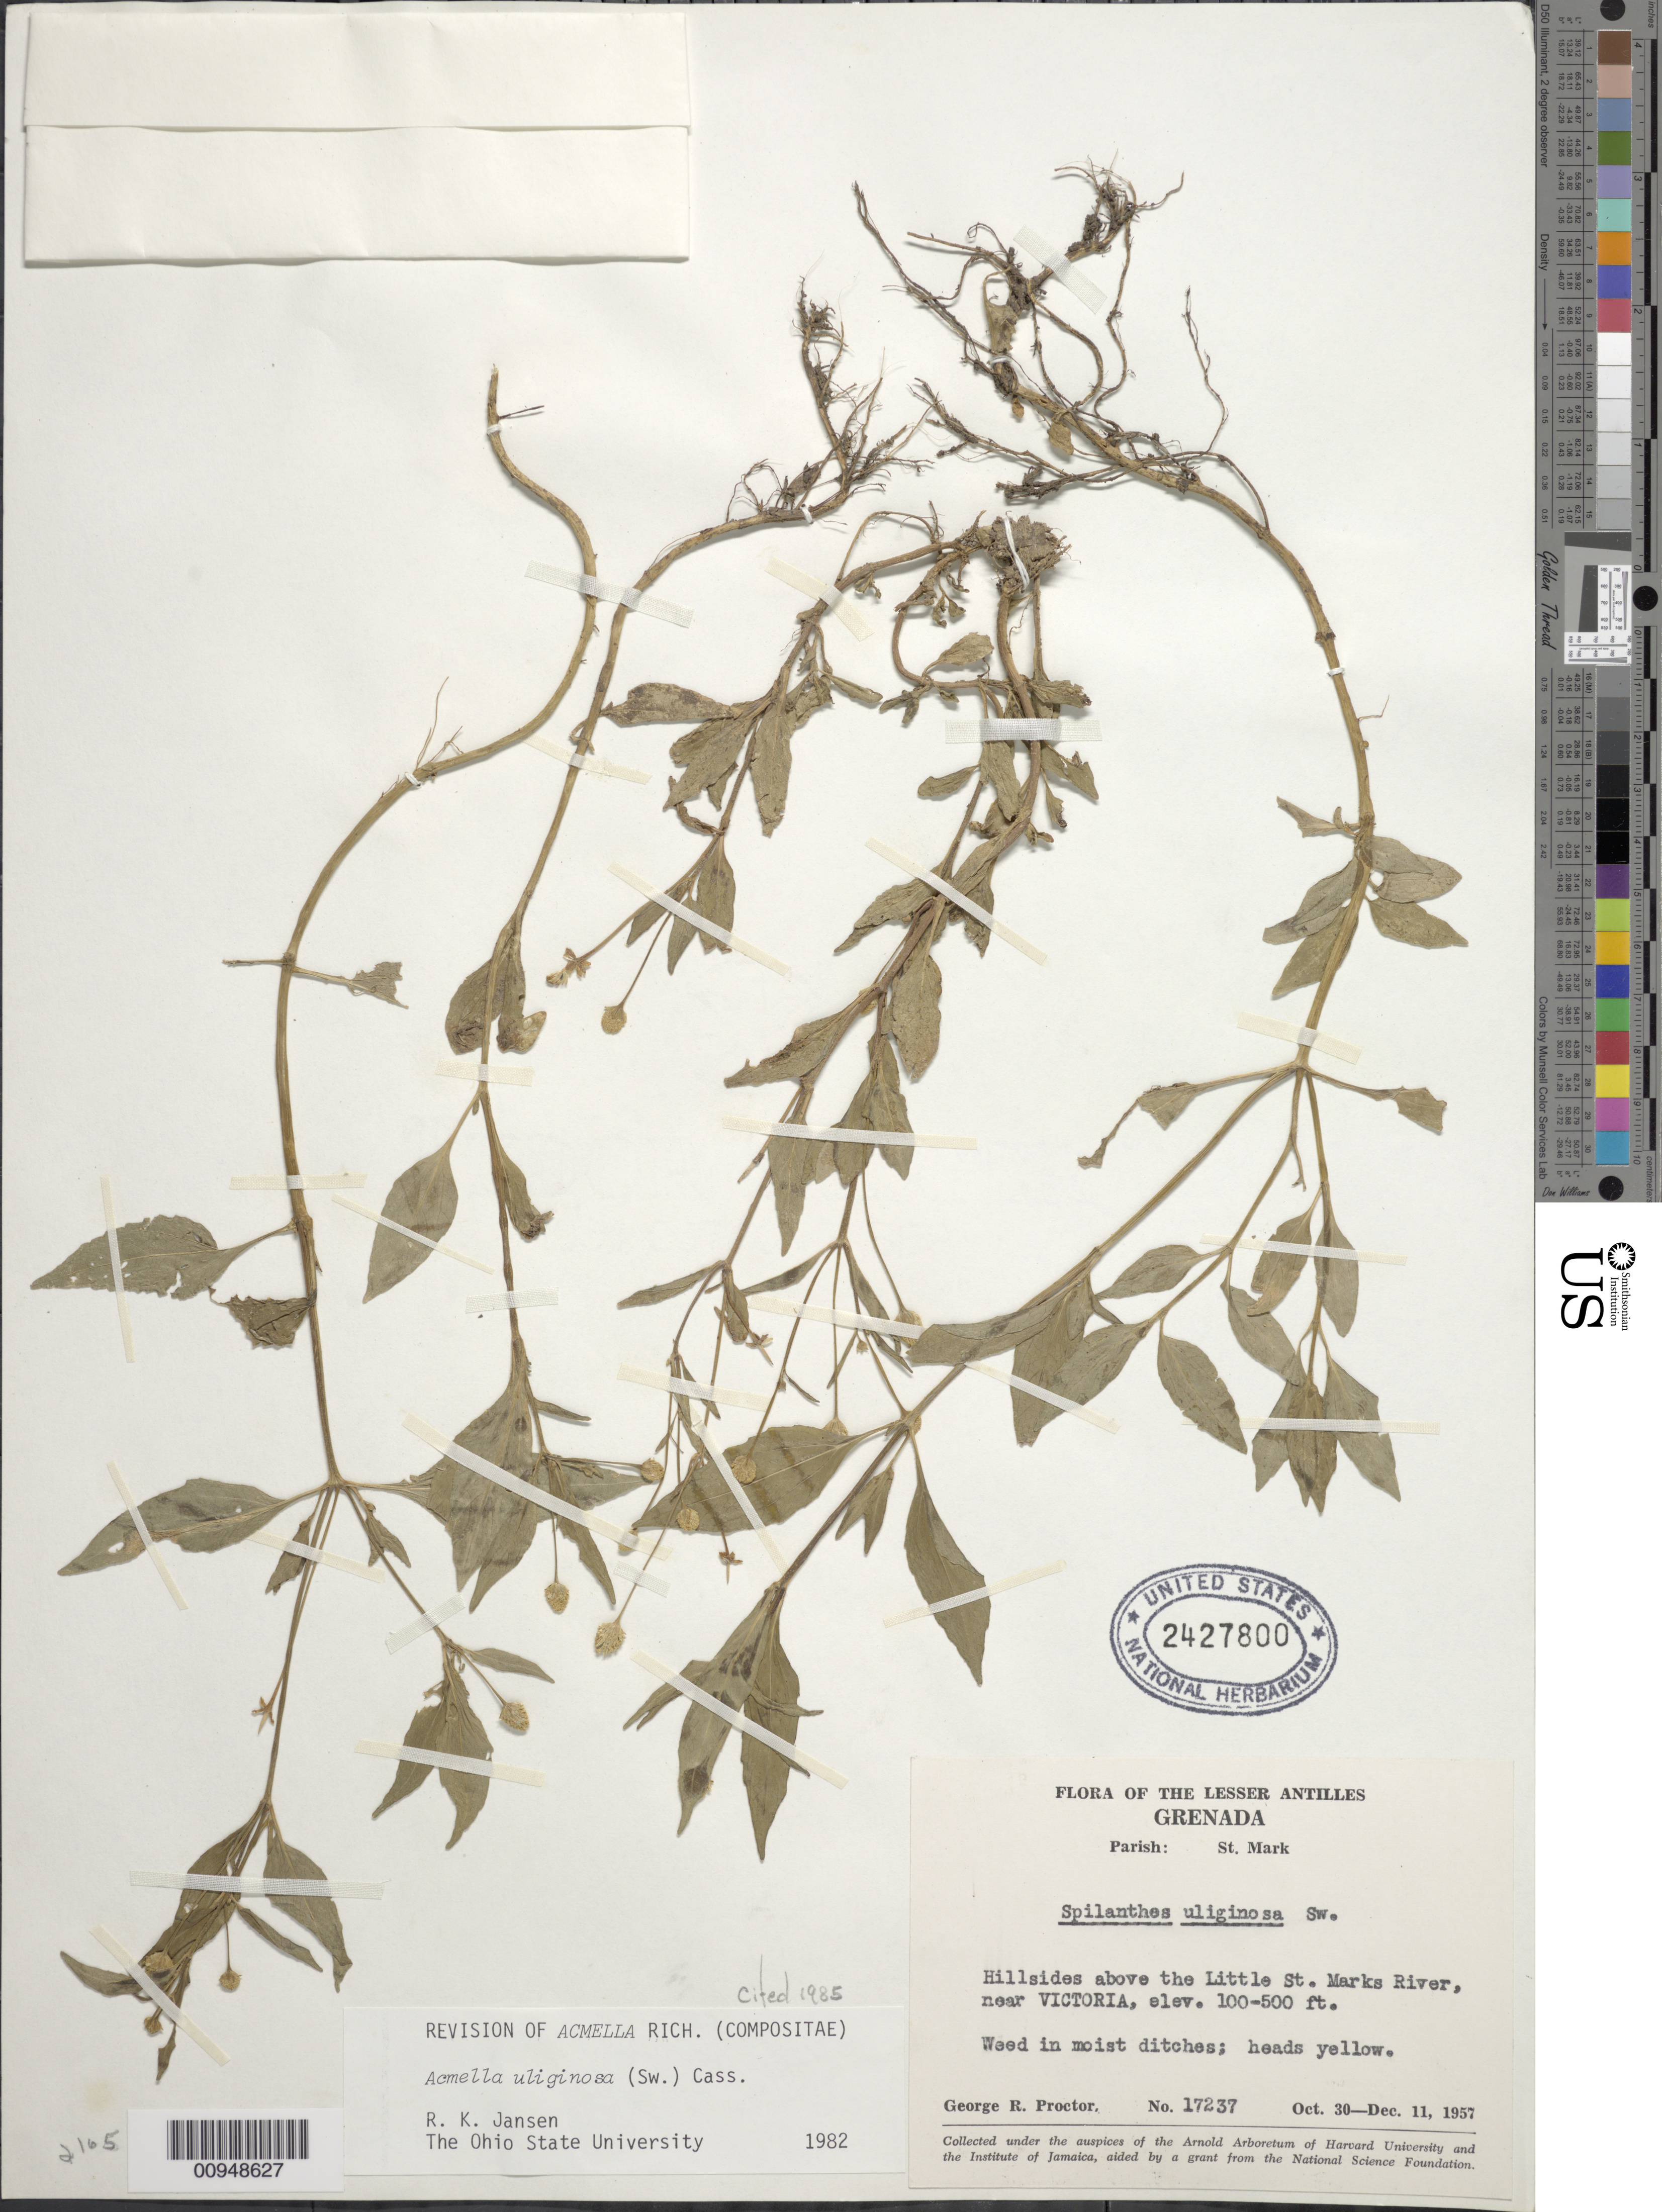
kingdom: Plantae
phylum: Tracheophyta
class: Magnoliopsida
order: Asterales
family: Asteraceae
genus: Acmella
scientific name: Acmella uliginosa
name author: (Sw.) Cass.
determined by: Jansen, R. K.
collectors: G. R. Proctor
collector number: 17237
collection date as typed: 30 Oct 1957 to 11 Dec 1957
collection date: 1957-10-30/1957-12-11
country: Grenada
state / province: Saint Mark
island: Grenada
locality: hillsides above the Little St. Marks River, near Victoria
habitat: In moist ditches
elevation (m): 30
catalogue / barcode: US 2427800